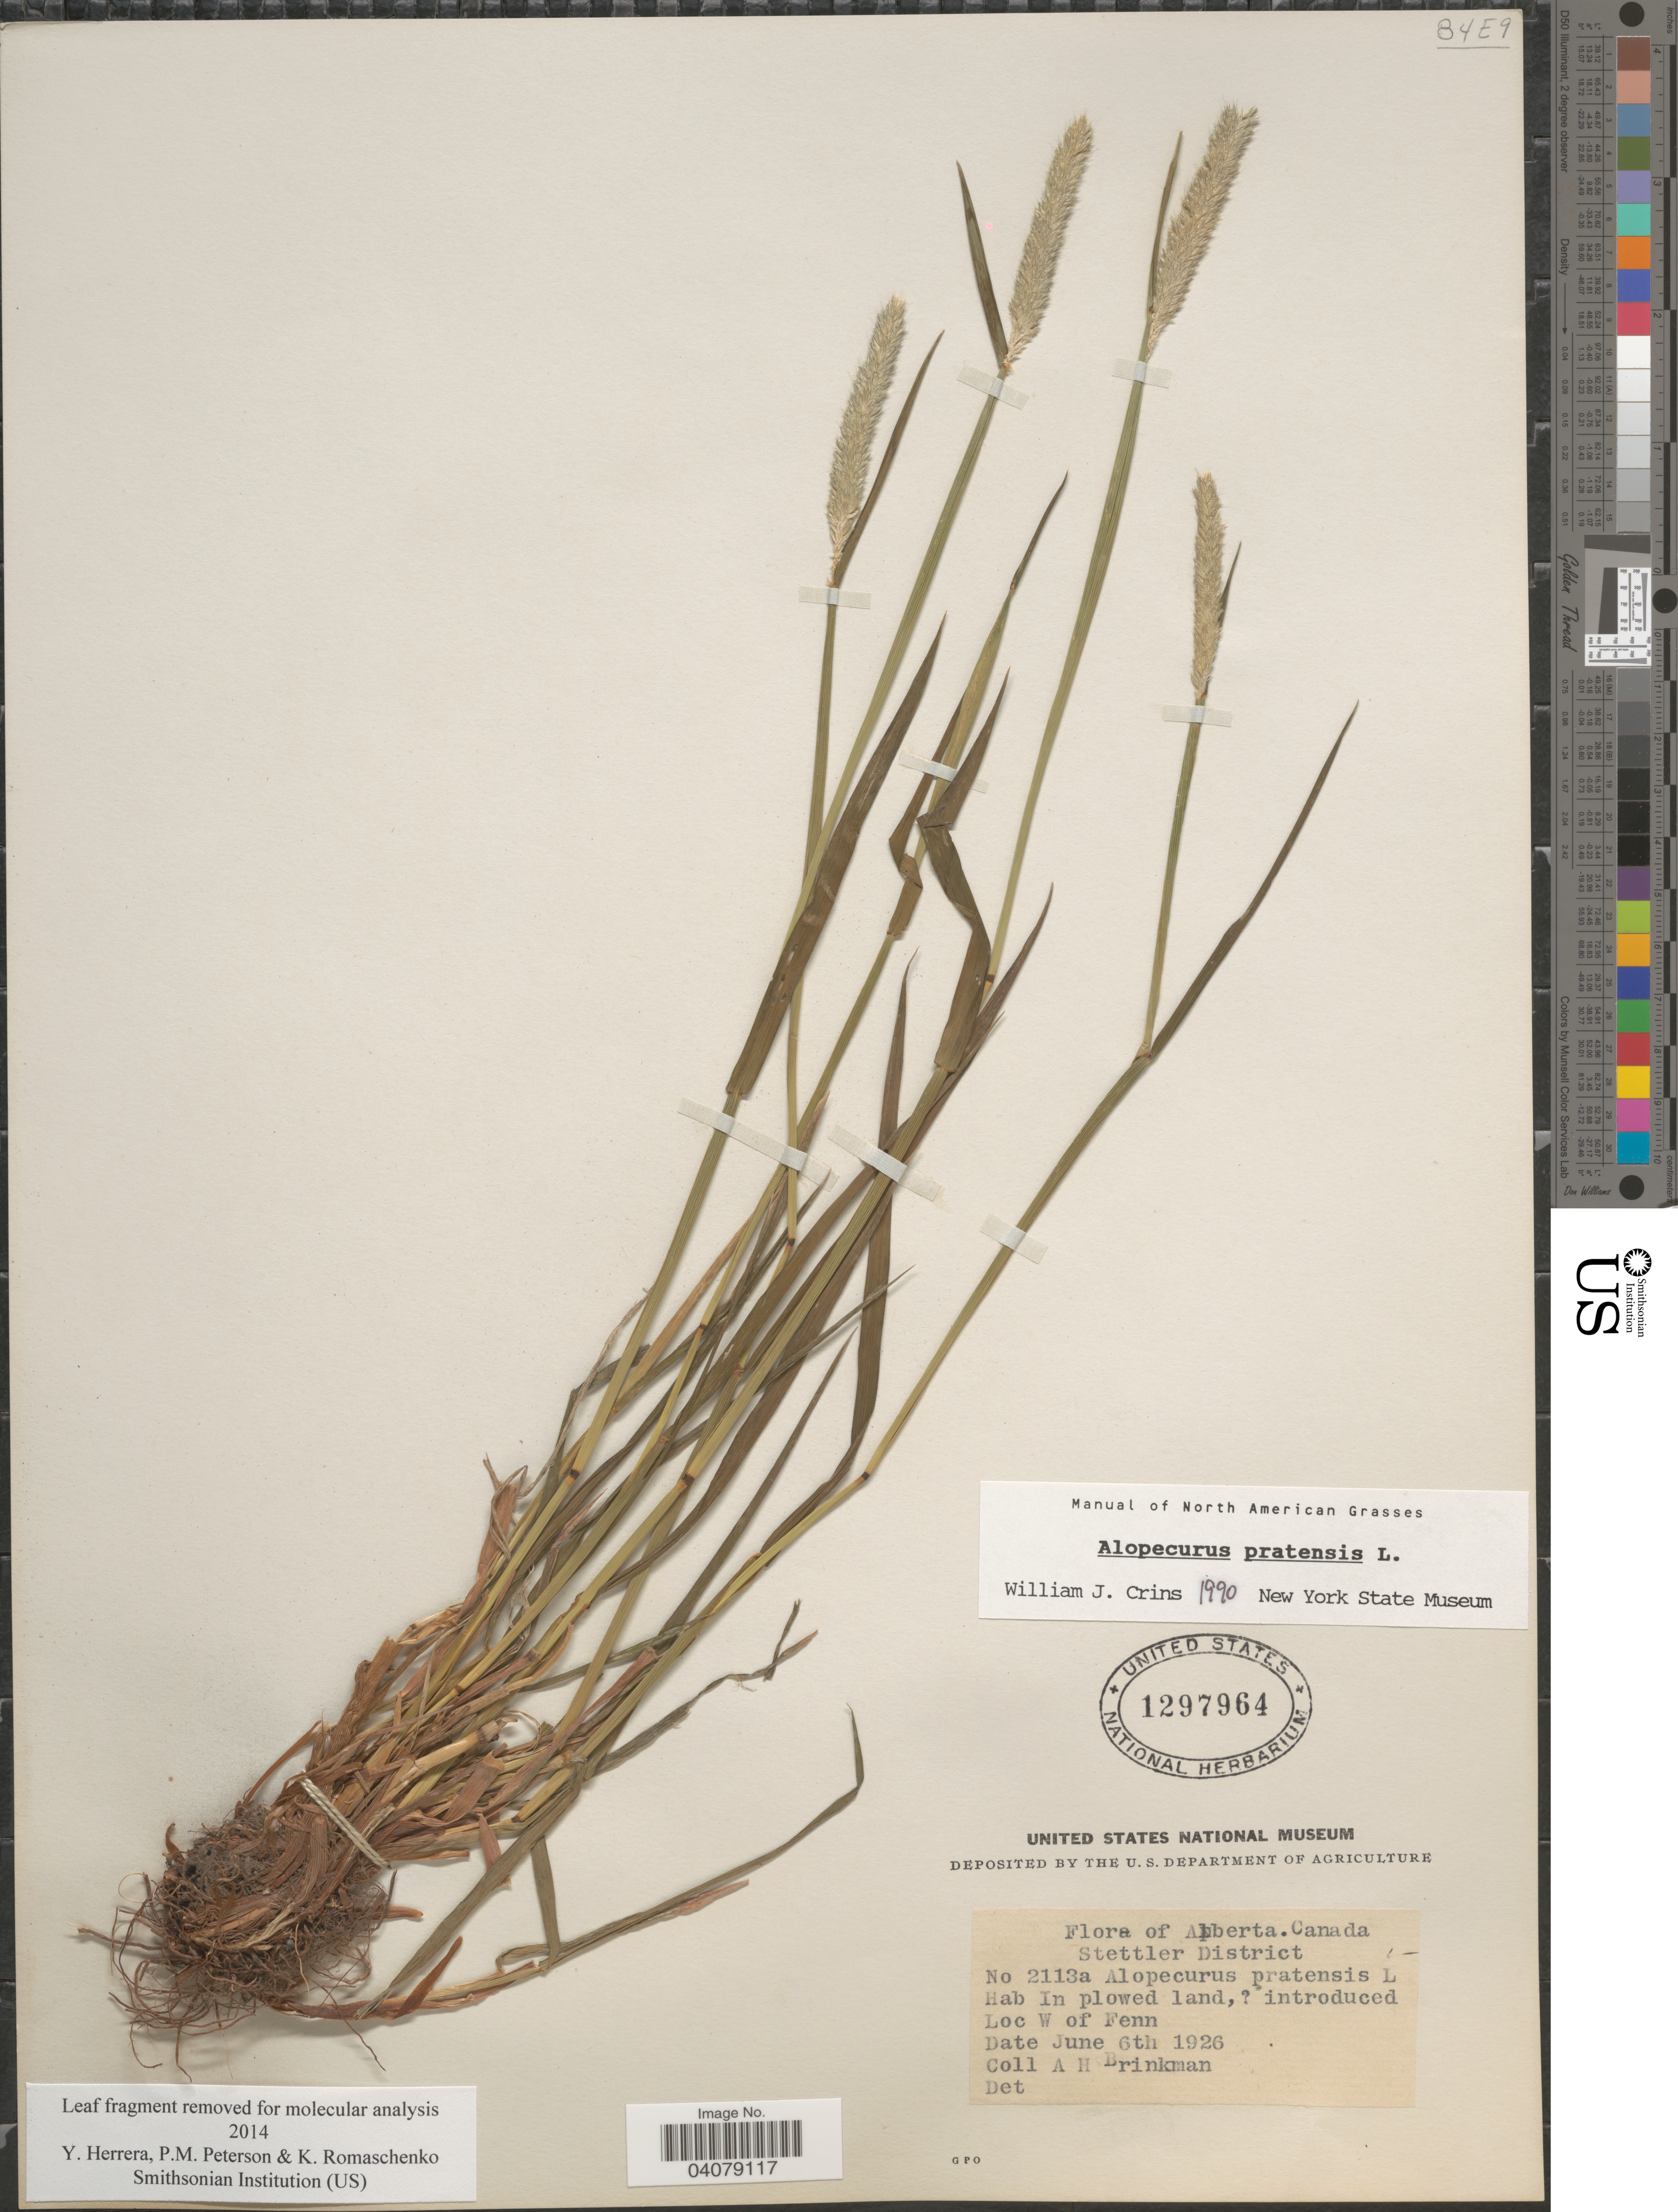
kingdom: Plantae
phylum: Tracheophyta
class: Liliopsida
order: Poales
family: Poaceae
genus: Alopecurus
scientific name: Alopecurus pratensis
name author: L.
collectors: A. Brinkman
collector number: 2113a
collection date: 1926-06-06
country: Canada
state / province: Alberta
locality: Stettler District. W of Fenn.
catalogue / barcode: US 1297964